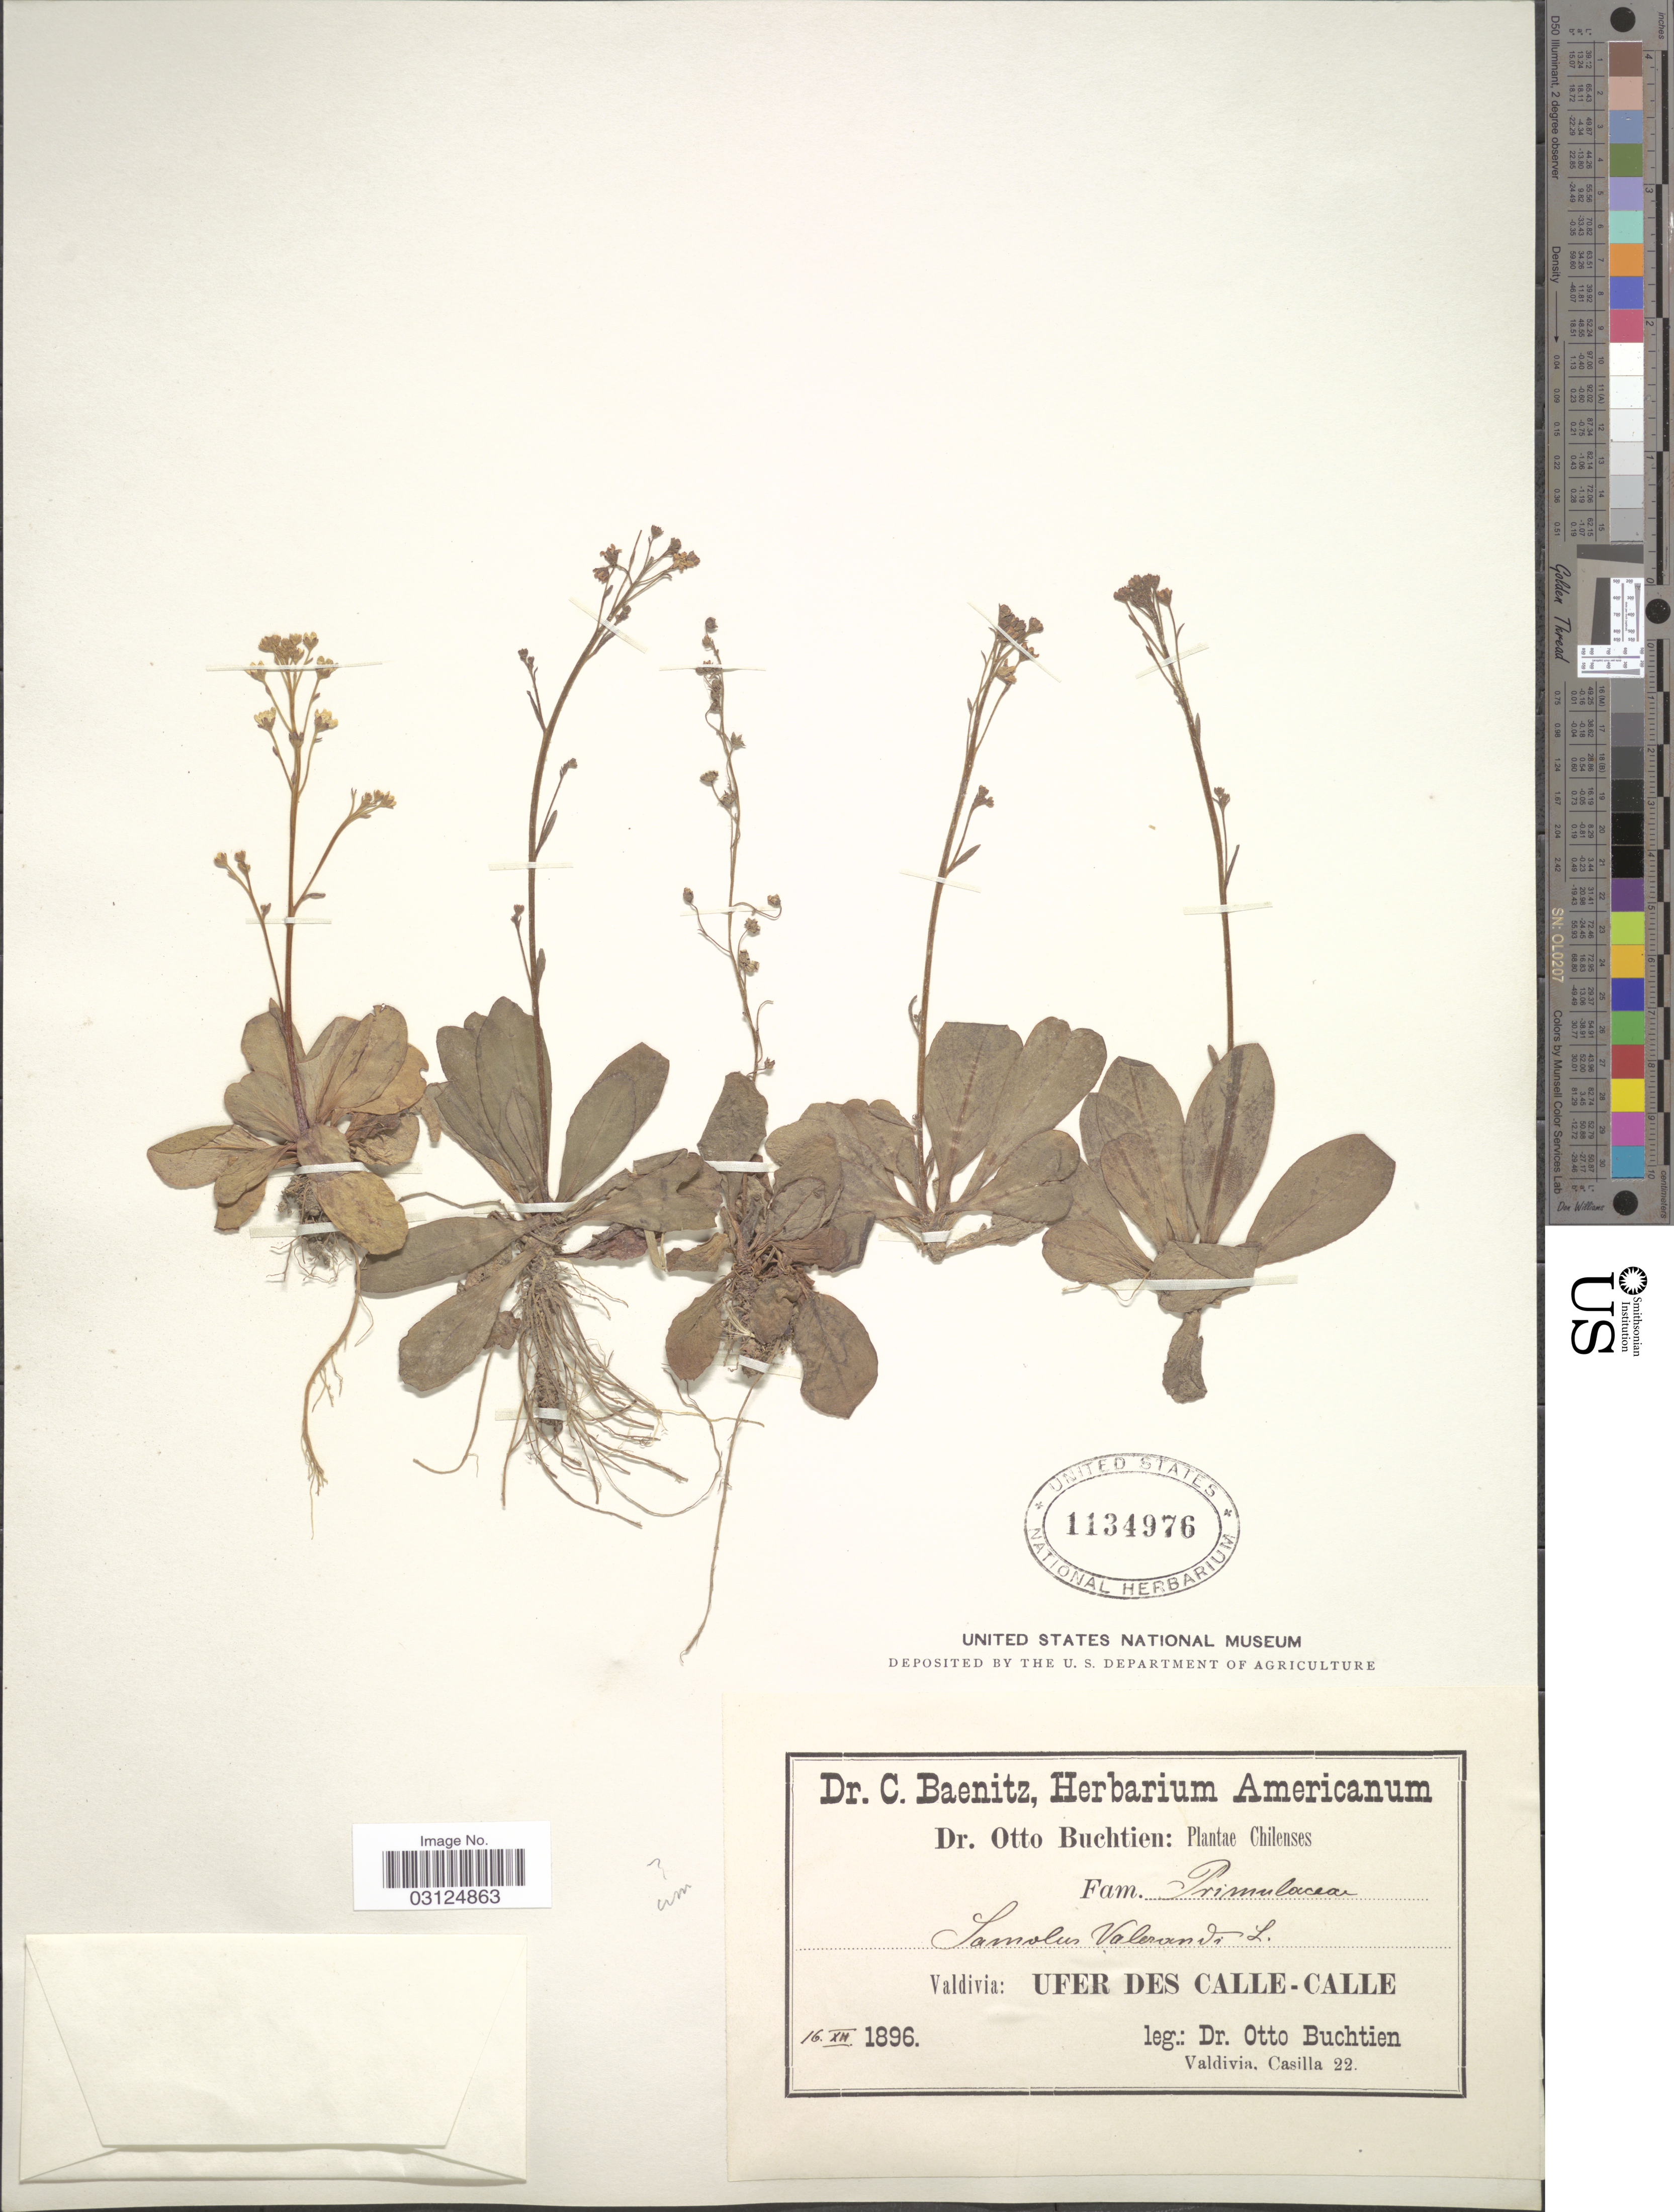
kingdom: Plantae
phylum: Tracheophyta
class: Magnoliopsida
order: Ericales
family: Primulaceae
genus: Samolus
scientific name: Samolus valerandi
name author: L.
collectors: O. Buchtien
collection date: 1896-12-16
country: Chile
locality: Valdivia: Ufer des Calle-Calle.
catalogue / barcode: US 1134976